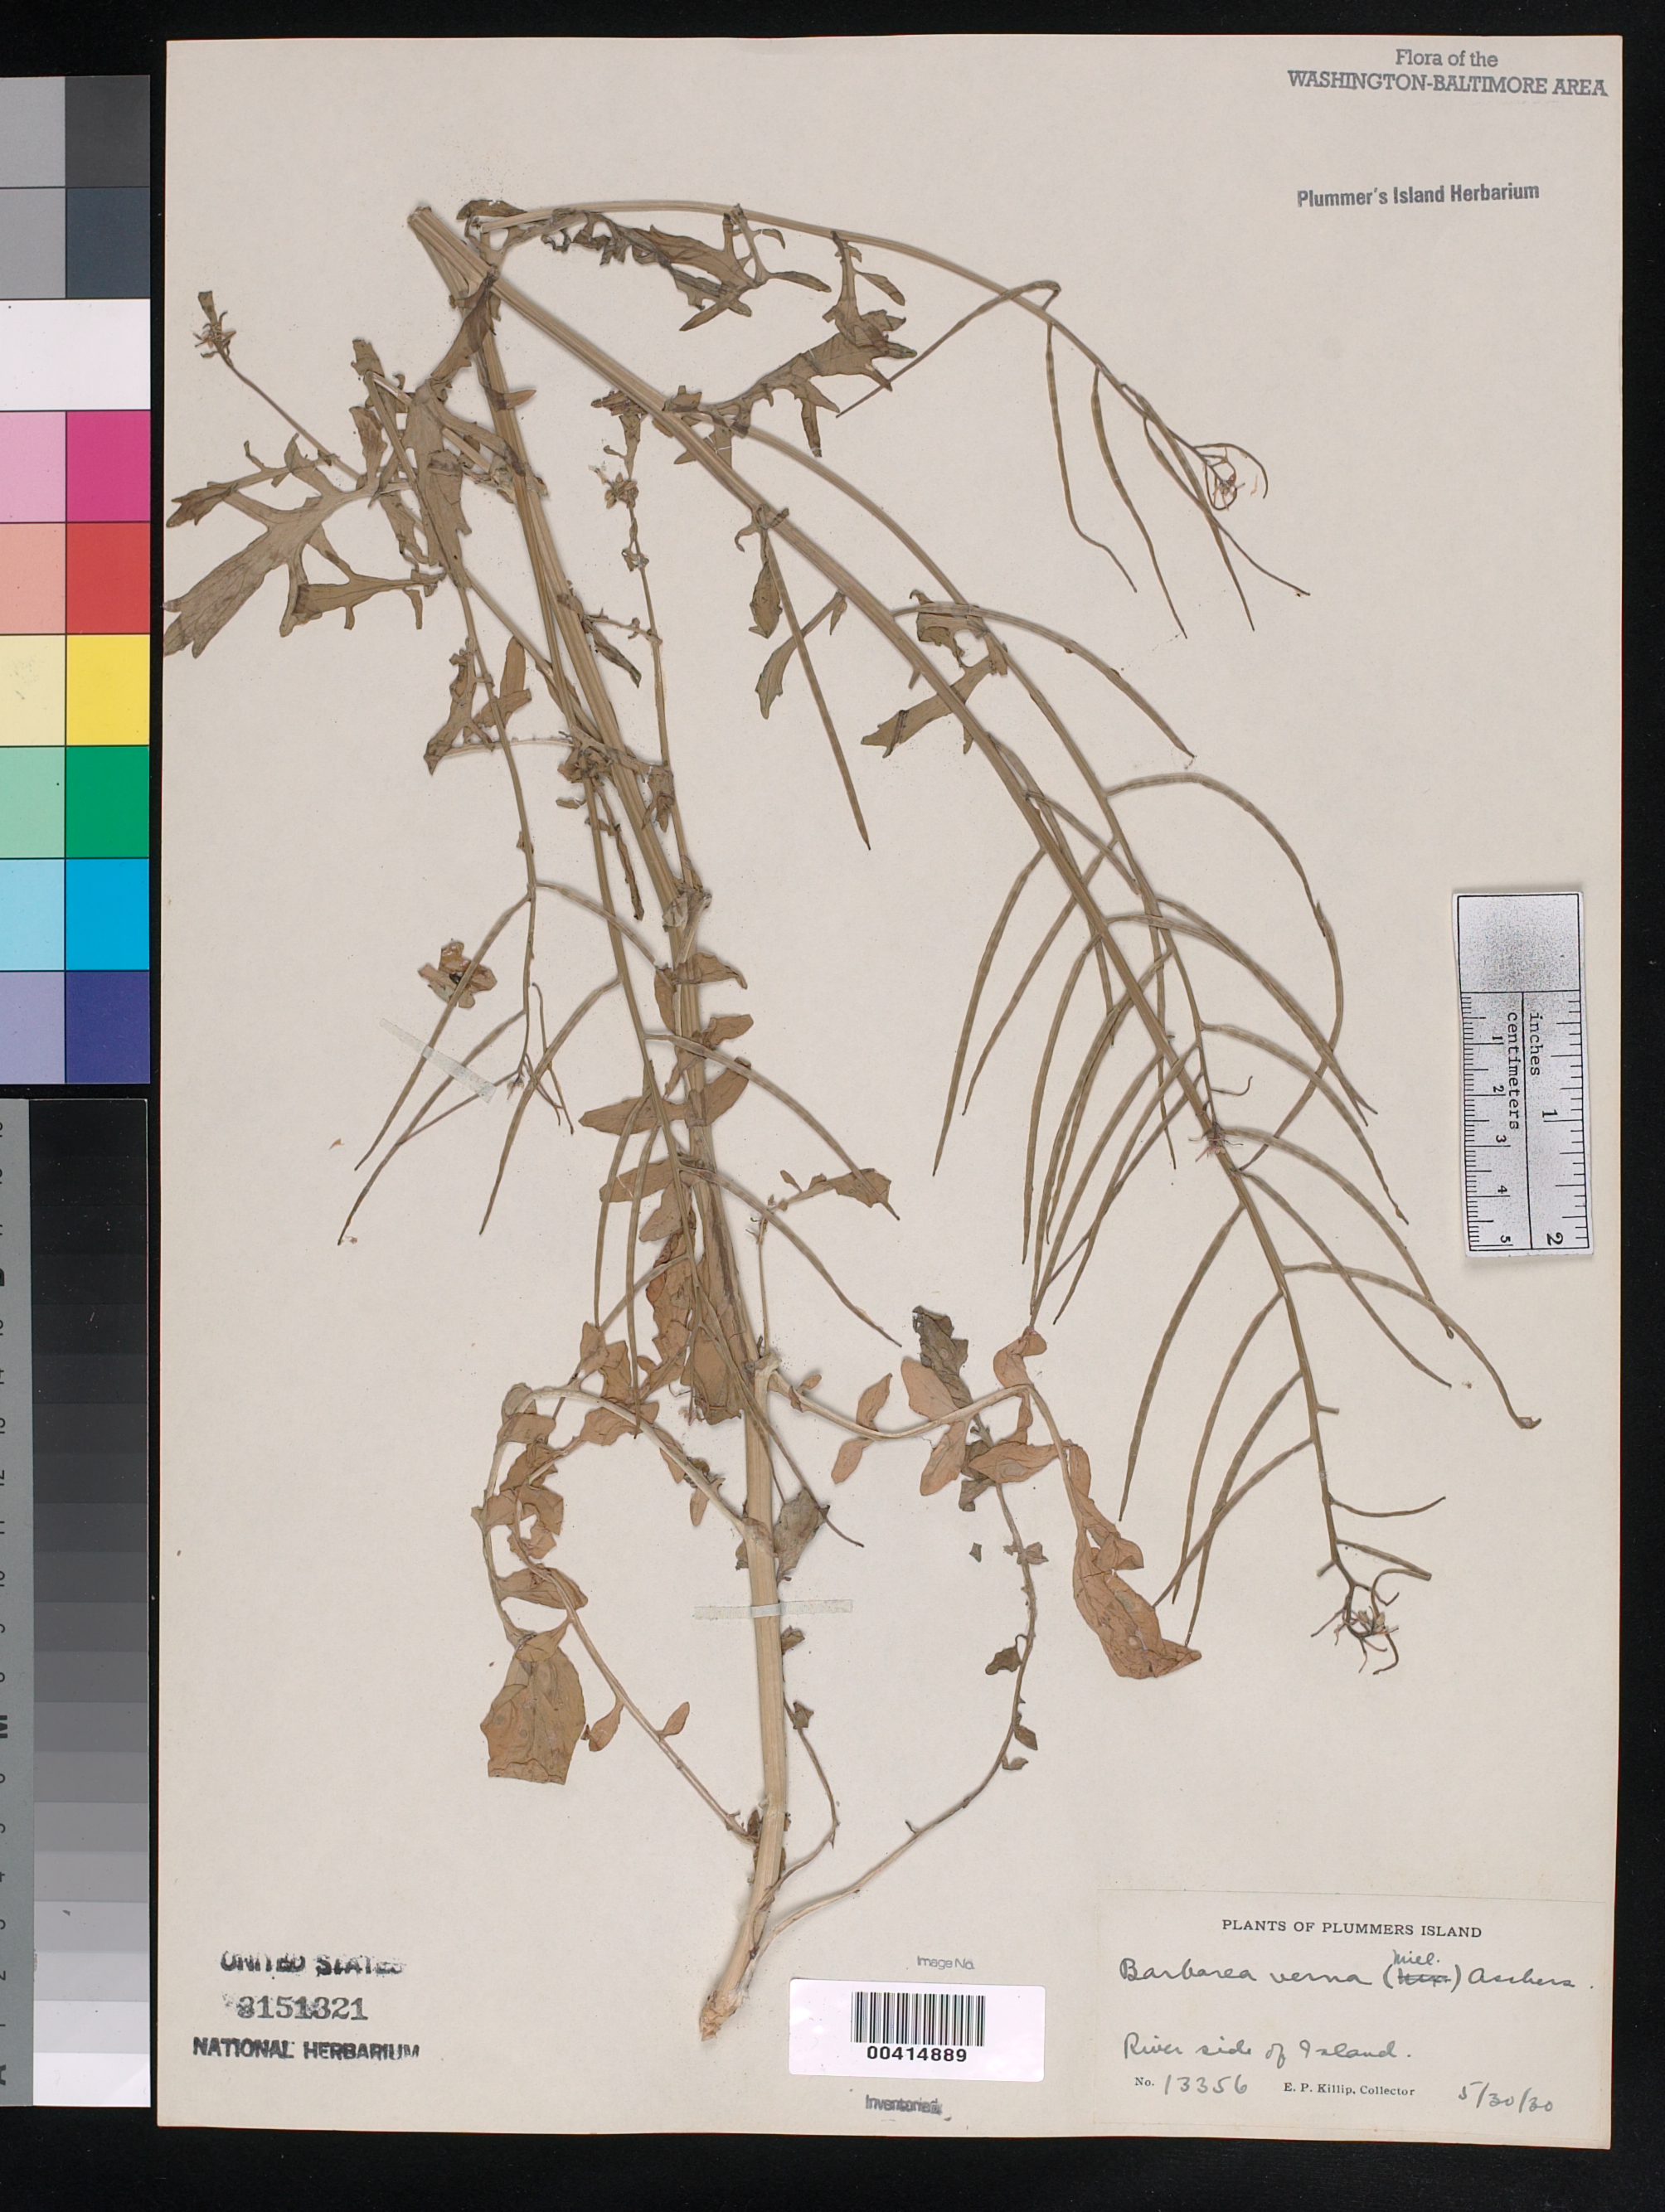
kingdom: Plantae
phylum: Tracheophyta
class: Magnoliopsida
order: Brassicales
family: Brassicaceae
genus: Barbarea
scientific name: Barbarea verna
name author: (Mill.) Asch.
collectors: E. P. Killip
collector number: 13356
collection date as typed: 30 May 1930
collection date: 1930-05-30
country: United States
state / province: Maryland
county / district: Montgomery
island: Plummers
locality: Plummer's Island; river side of Island C. & O. Canal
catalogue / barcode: US 3151321